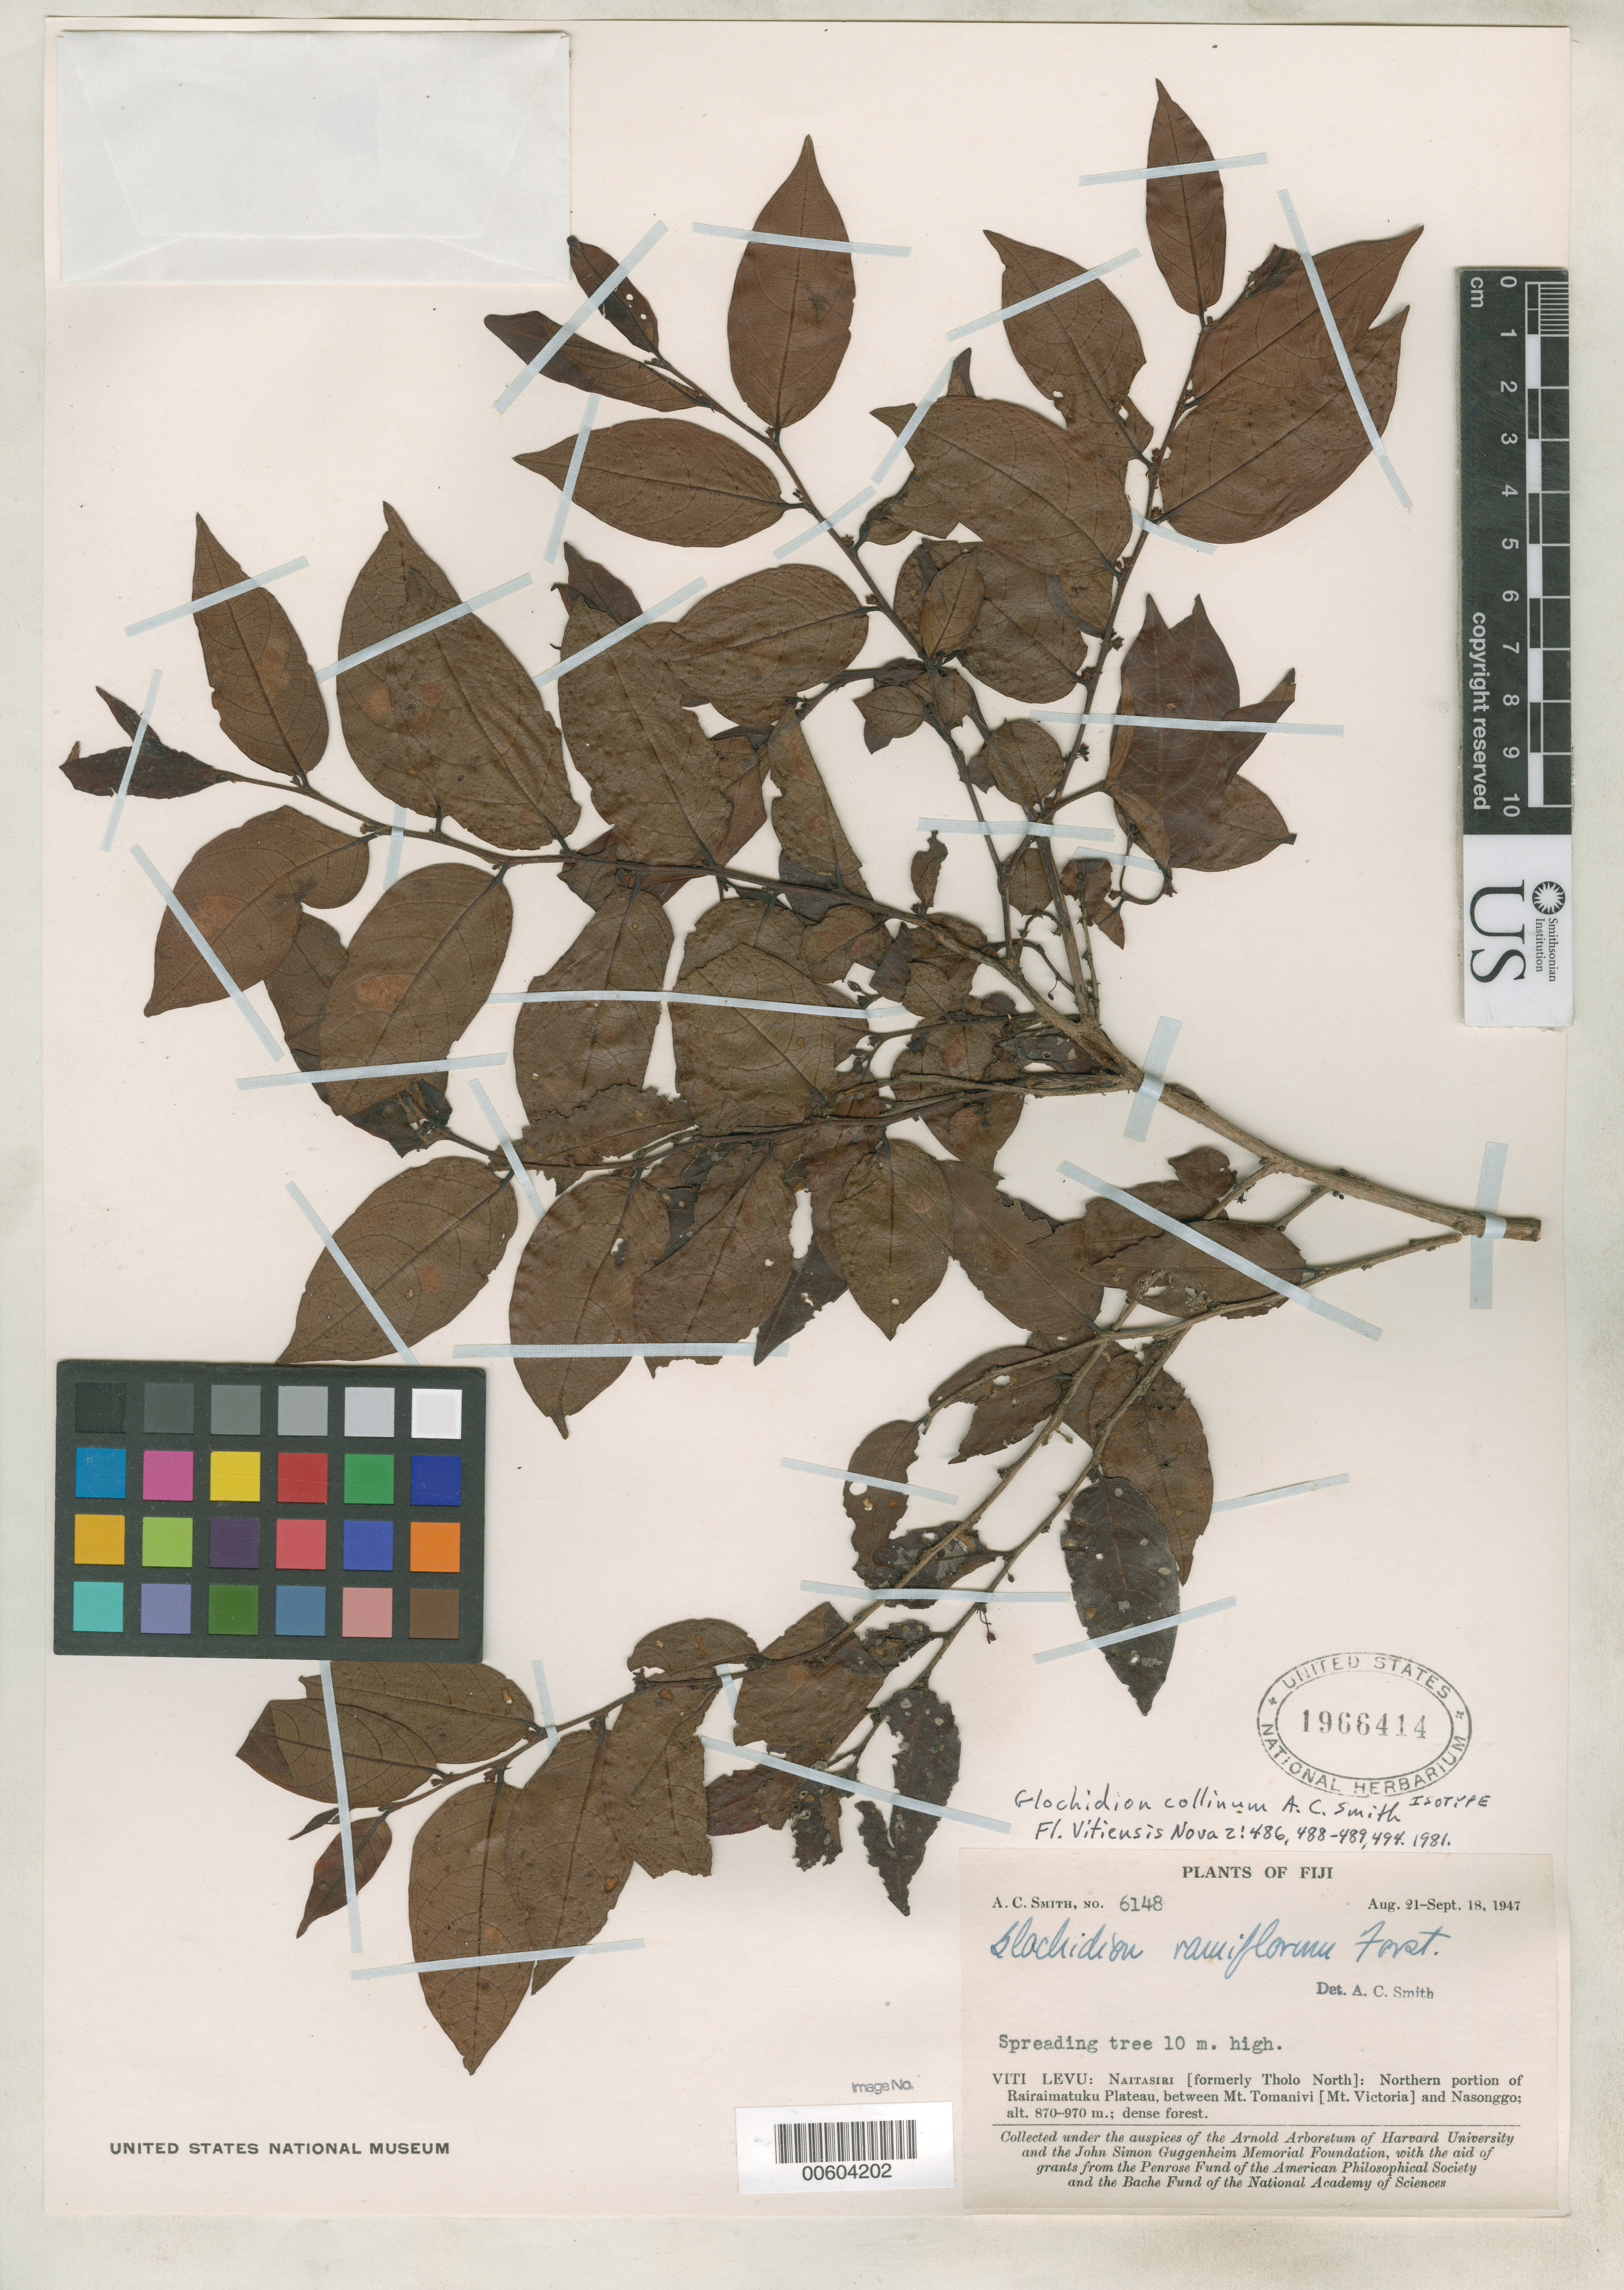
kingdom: Plantae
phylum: Tracheophyta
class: Magnoliopsida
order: Malpighiales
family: Phyllanthaceae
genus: Glochidion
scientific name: Glochidion collinum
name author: A.C. Sm.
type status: Isotype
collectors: A. C. Smith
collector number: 6148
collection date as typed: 21 Aug 1947 to 18 Sep 1947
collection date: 1947-08-21/1947-09-18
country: Fiji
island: Viti Levu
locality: Naitasiri, N portion of Rairaimatuku Plateau, between Mt. Tomanivi (Mt. Victoria) & Nasonggo. [Viti Levu Group]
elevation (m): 870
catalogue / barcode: US 1966414